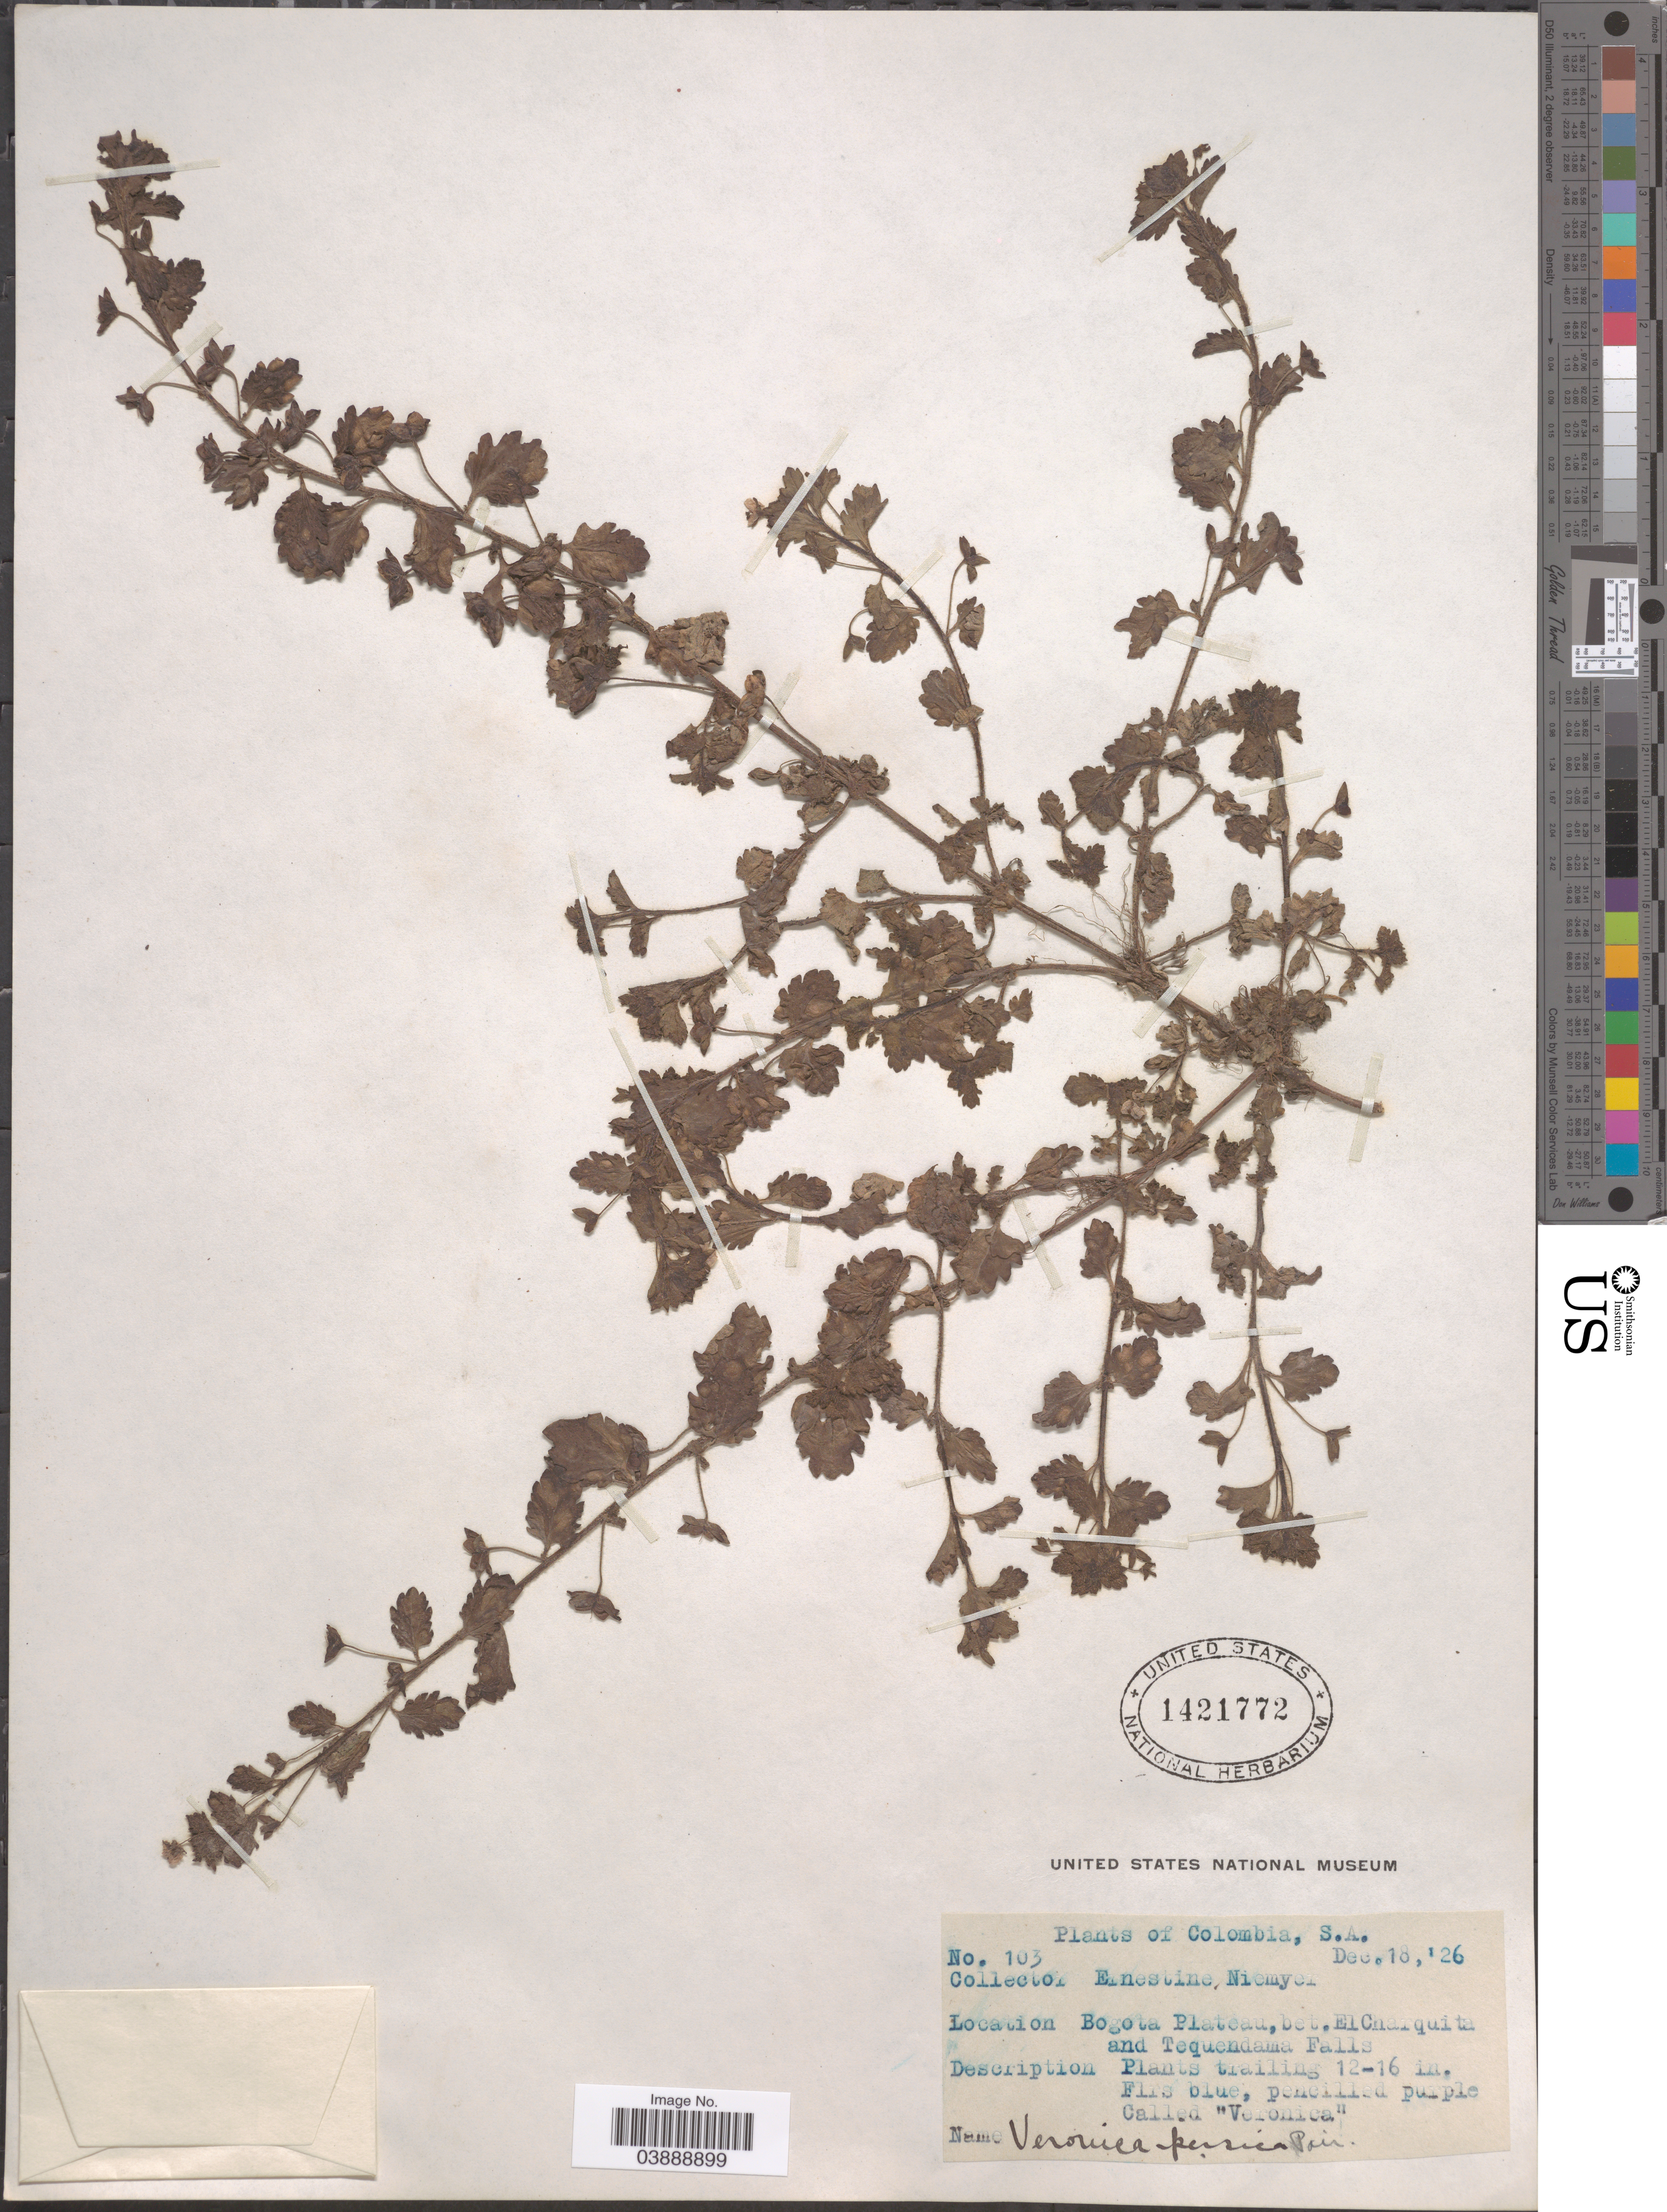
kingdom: Plantae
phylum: Tracheophyta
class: Magnoliopsida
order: Lamiales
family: Plantaginaceae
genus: Veronica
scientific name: Veronica persica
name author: Poir.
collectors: E. H. Niemeyer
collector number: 103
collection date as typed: Transcribed d/m/y: 18/12/26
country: Colombia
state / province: Bogota D.C.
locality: Bogota Plateau, bet. El Charquita and Tequendama Falls.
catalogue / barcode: US 1421772